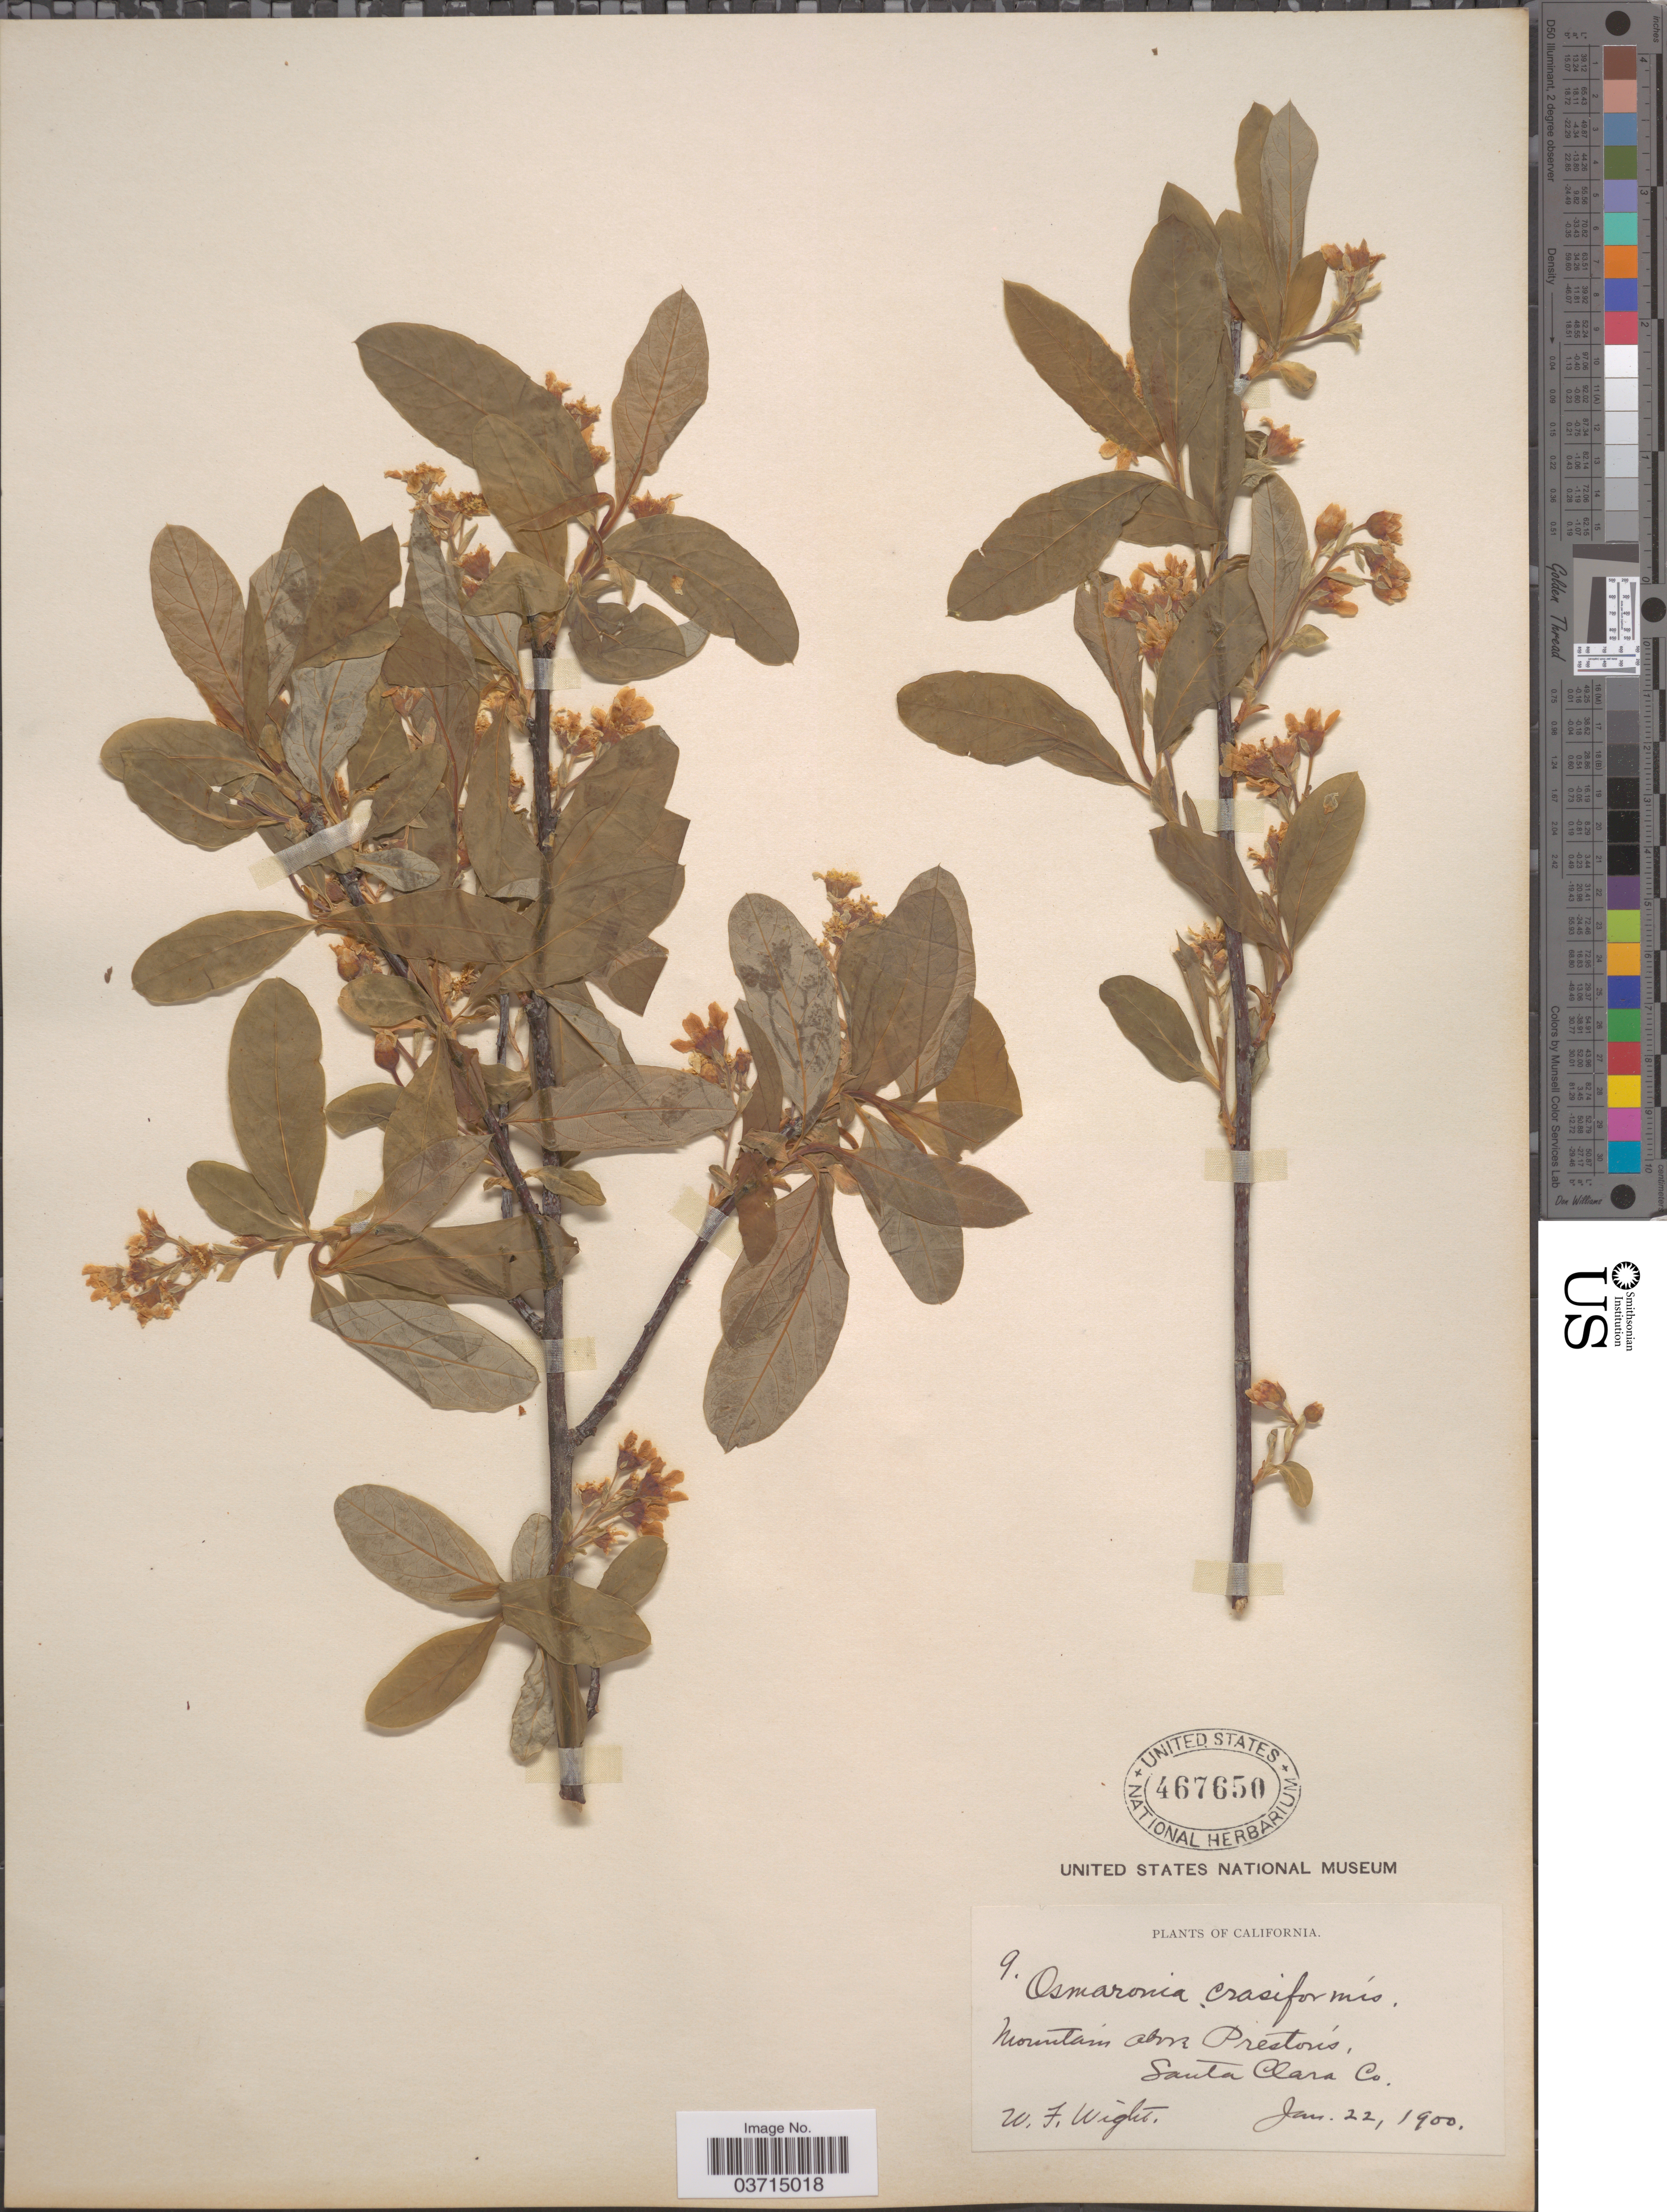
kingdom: Plantae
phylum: Tracheophyta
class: Magnoliopsida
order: Rosales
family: Rosaceae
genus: Oemleria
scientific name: Oemleria cerasiformis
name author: (Torr. & A. Gray ex Hook. & Arn.) J.W. Landon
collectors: W. Wight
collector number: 9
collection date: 1900-01-22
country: United States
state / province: California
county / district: Santa Clara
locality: Mountain above Preston's, Santa Clara Co.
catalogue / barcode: US 467650